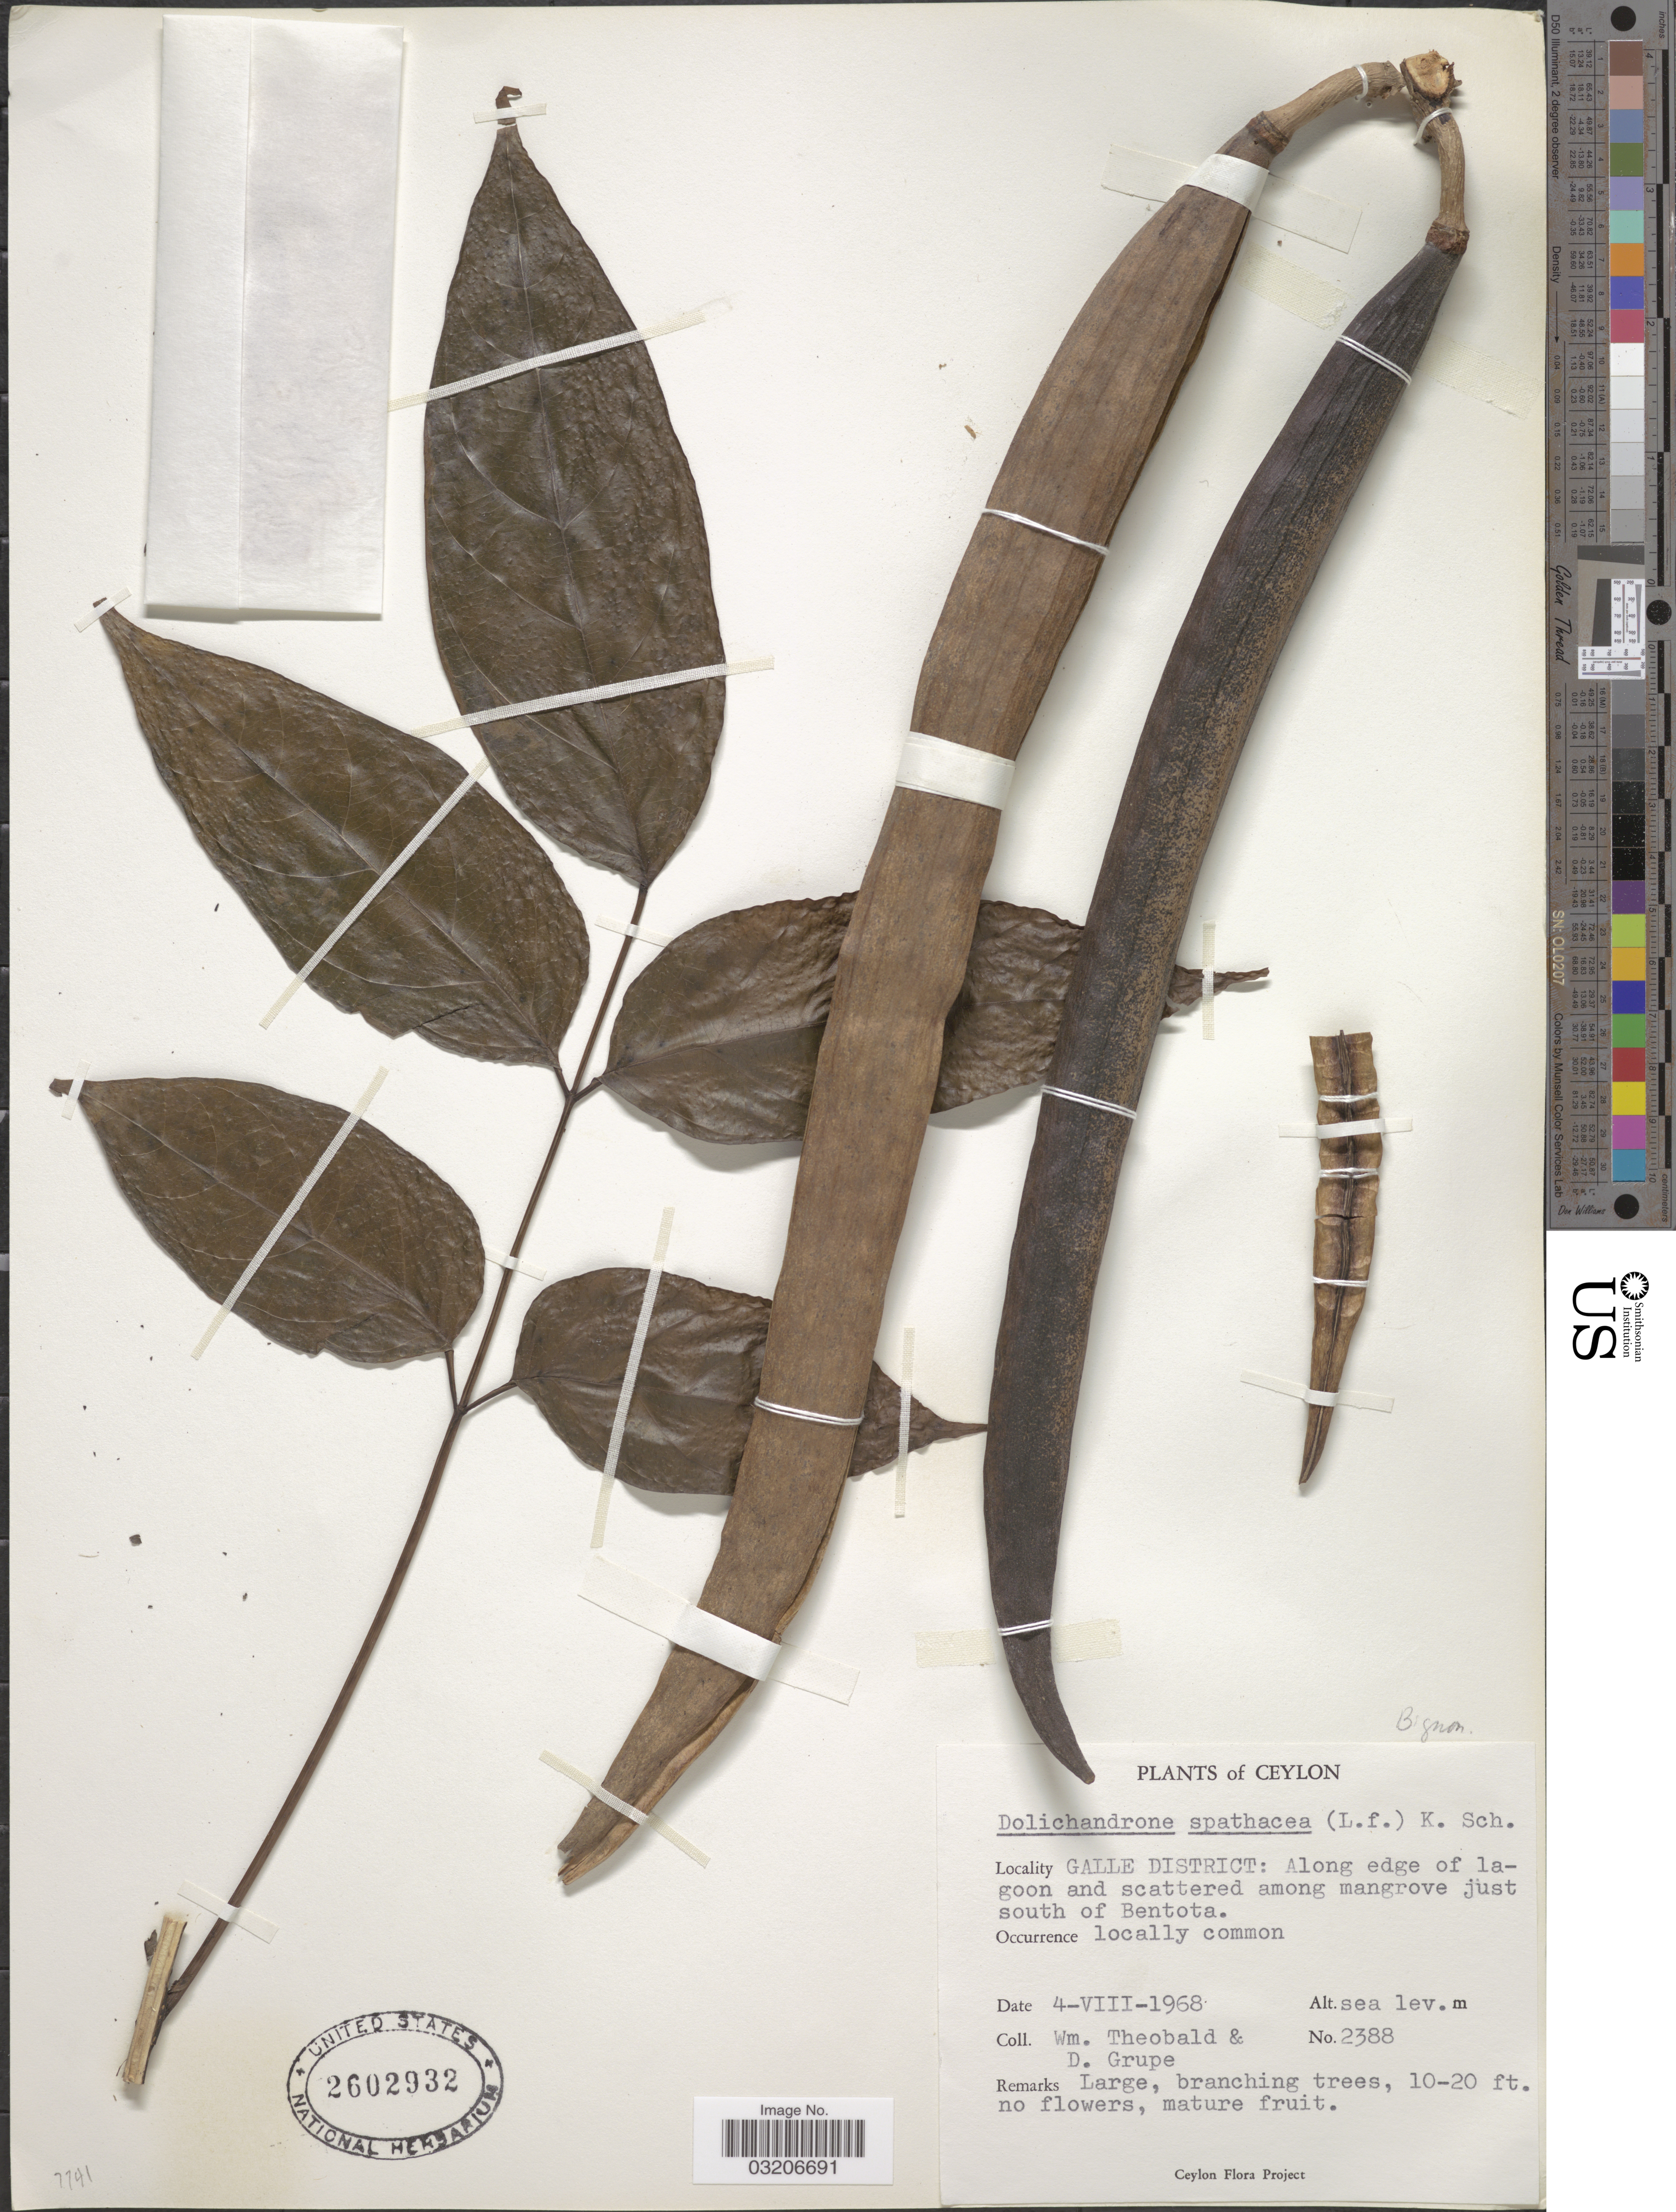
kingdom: Plantae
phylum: Tracheophyta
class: Magnoliopsida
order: Lamiales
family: Bignoniaceae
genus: Dolichandrone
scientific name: Dolichandrone spathacea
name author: (L. f.) K. Schum.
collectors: W. Theobald & D. Grupe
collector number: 2388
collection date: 1968-08-04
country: Sri Lanka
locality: Ceylon. Galle District: Along edge of lagoon and scattered among mangrove just south of Bentota.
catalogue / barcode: US 2602932